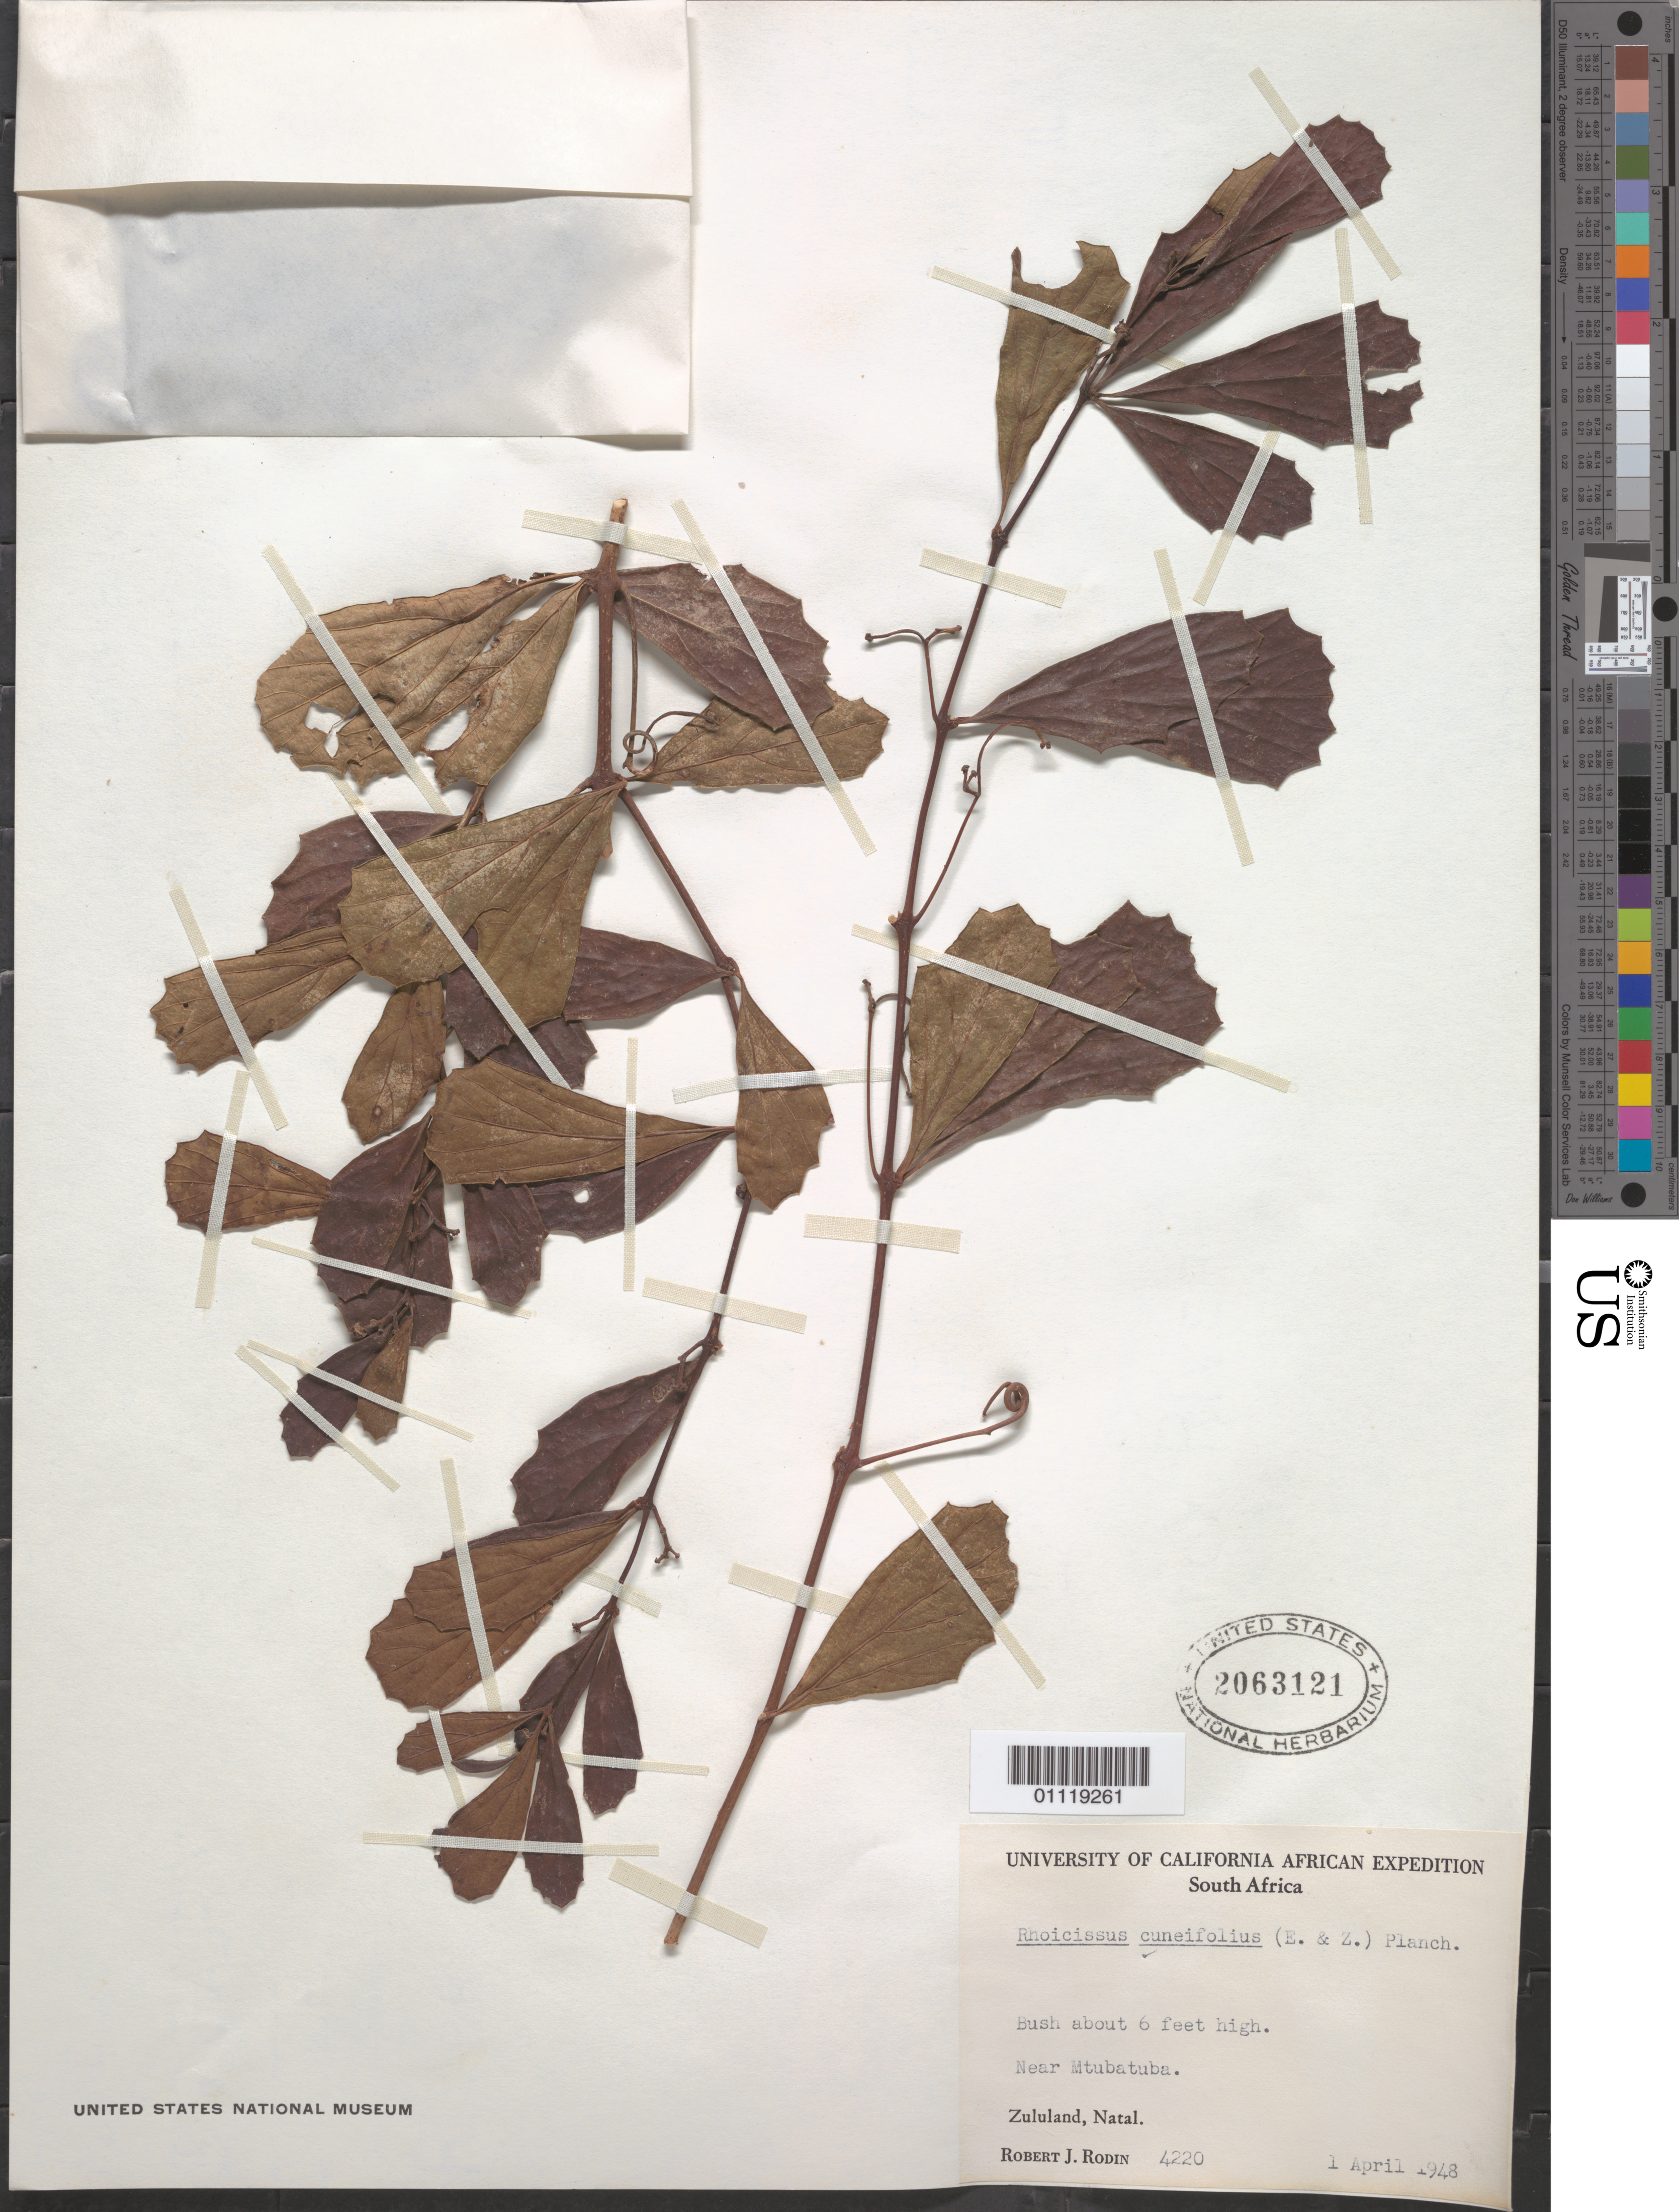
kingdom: Plantae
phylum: Tracheophyta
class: Magnoliopsida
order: Vitales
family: Vitaceae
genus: Rhoicissus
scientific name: Rhoicissus tridentata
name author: (L. f.) Wild & R.B. Drumm.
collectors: R. J. Rodin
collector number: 4220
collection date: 1948-04-01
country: South Africa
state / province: KwaZulu-Natal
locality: Zululand. Near Mtubatuba.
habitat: On bush.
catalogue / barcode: US 2063121